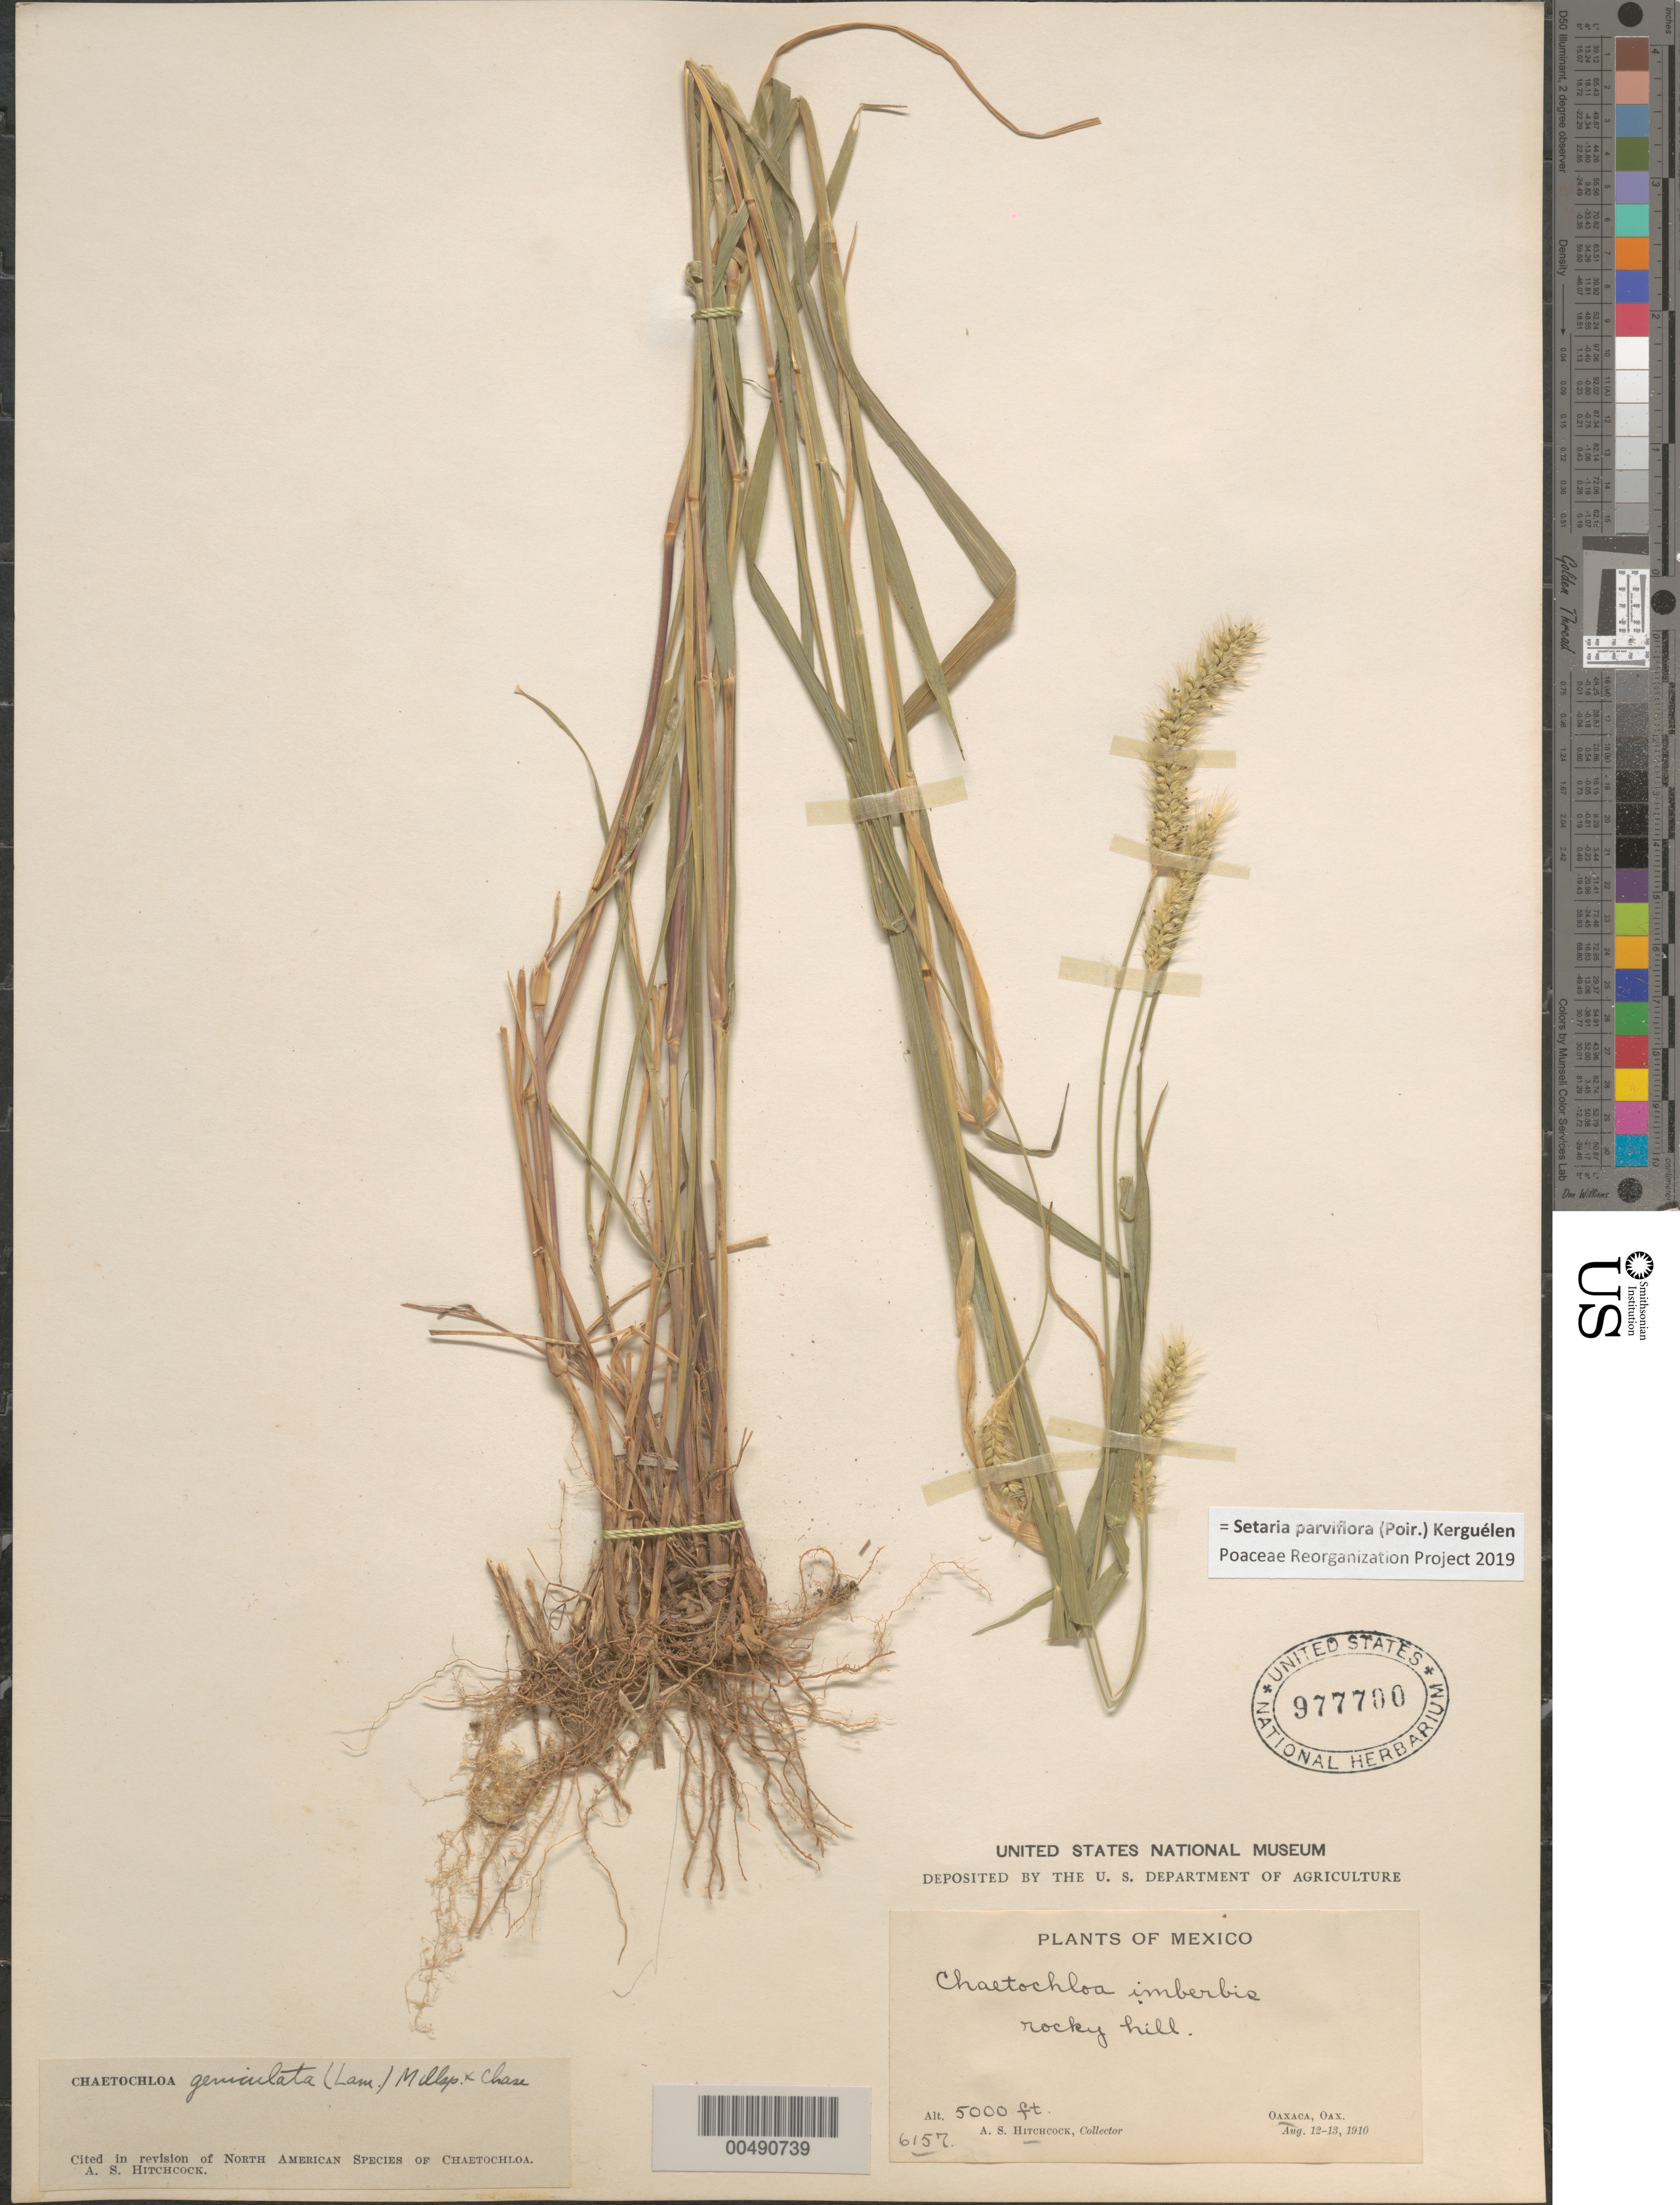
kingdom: Plantae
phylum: Tracheophyta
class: Liliopsida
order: Poales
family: Poaceae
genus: Setaria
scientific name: Setaria parviflora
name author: (Poir.) Kerguélen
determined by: Poaceae Reorganization Project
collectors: A. S. Hitchcock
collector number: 6157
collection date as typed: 12 Aug 1910 to 13 Aug 1910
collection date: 1910-08-12/1910-08-13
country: Mexico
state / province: Oaxaca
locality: Oaxaca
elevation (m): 1524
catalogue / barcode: US 977700